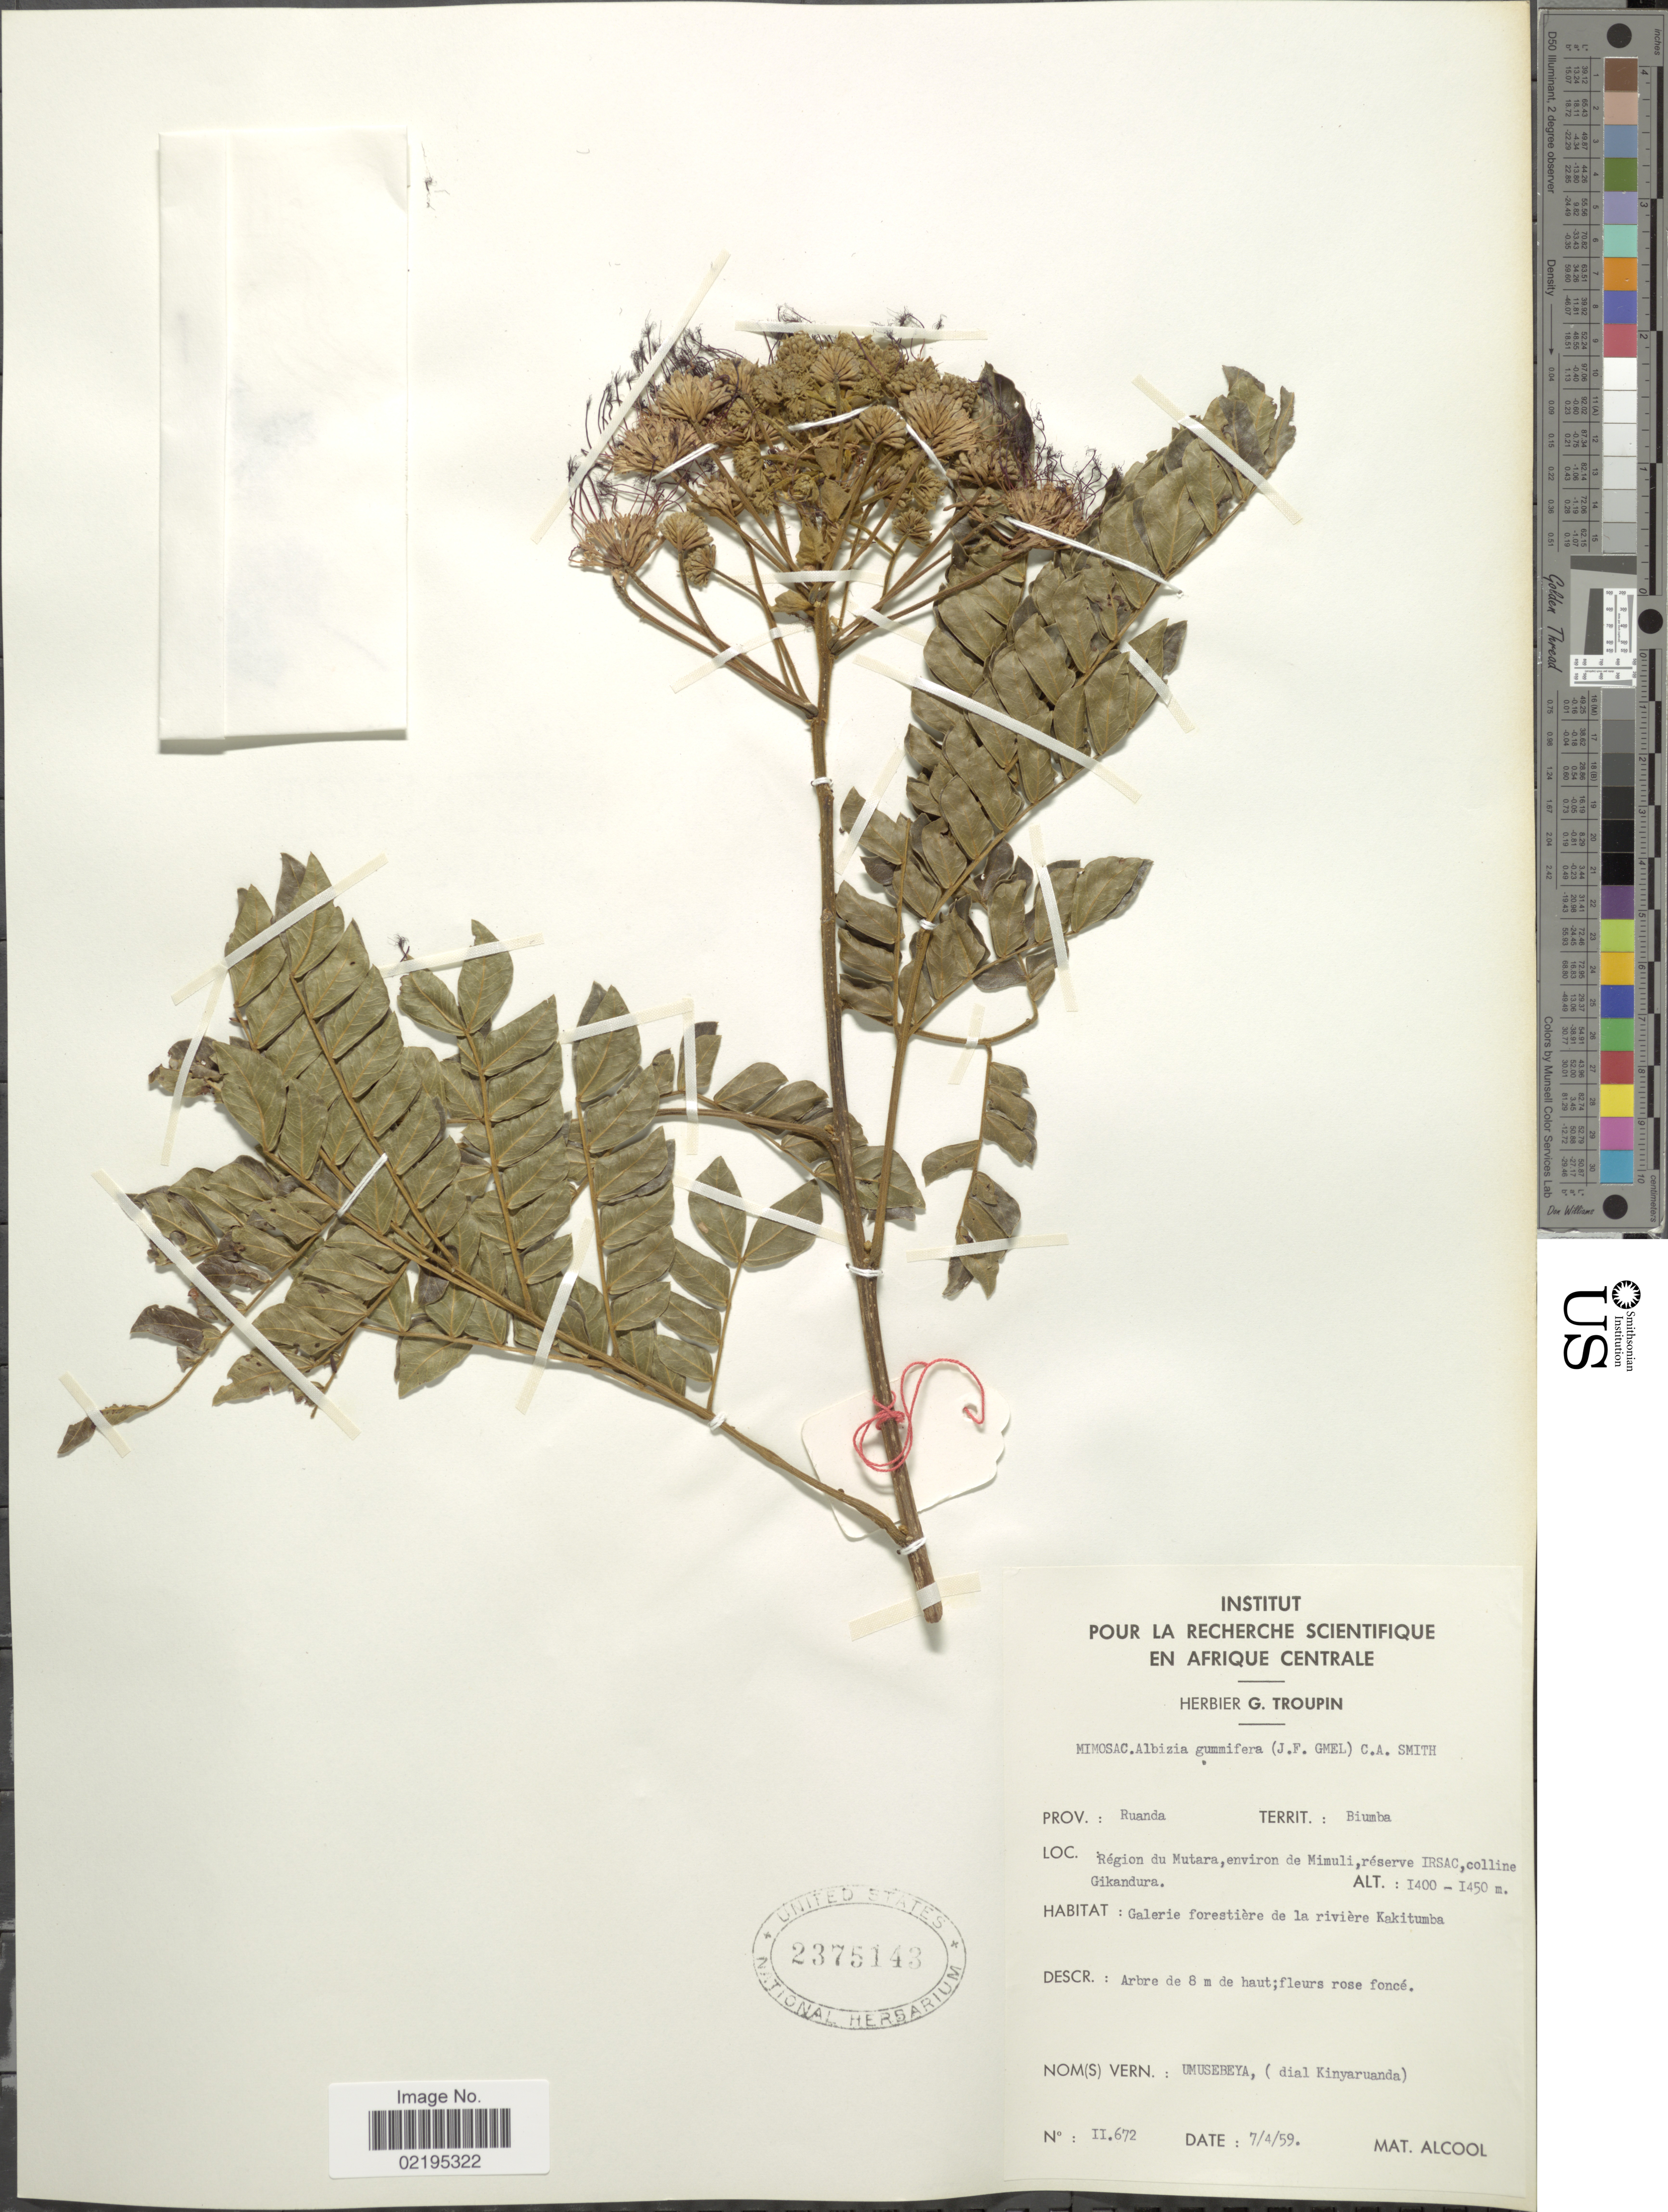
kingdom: Plantae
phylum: Tracheophyta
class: Magnoliopsida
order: Fabales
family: Fabaceae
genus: Albizia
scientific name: Albizia gummifera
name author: (J.F. Gmel.) C.A. Sm.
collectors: M. Alcool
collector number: II672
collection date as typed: Transcribed d/m/y: 7/4/59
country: Rwanda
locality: Prov. Ruanda, Territ. Biumba, Region du Mutara, environ de Mimuli, reserve Irsac, colline Gikandura, Galerie forestiere de la riviere Kakitumba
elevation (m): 1400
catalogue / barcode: US 2375143